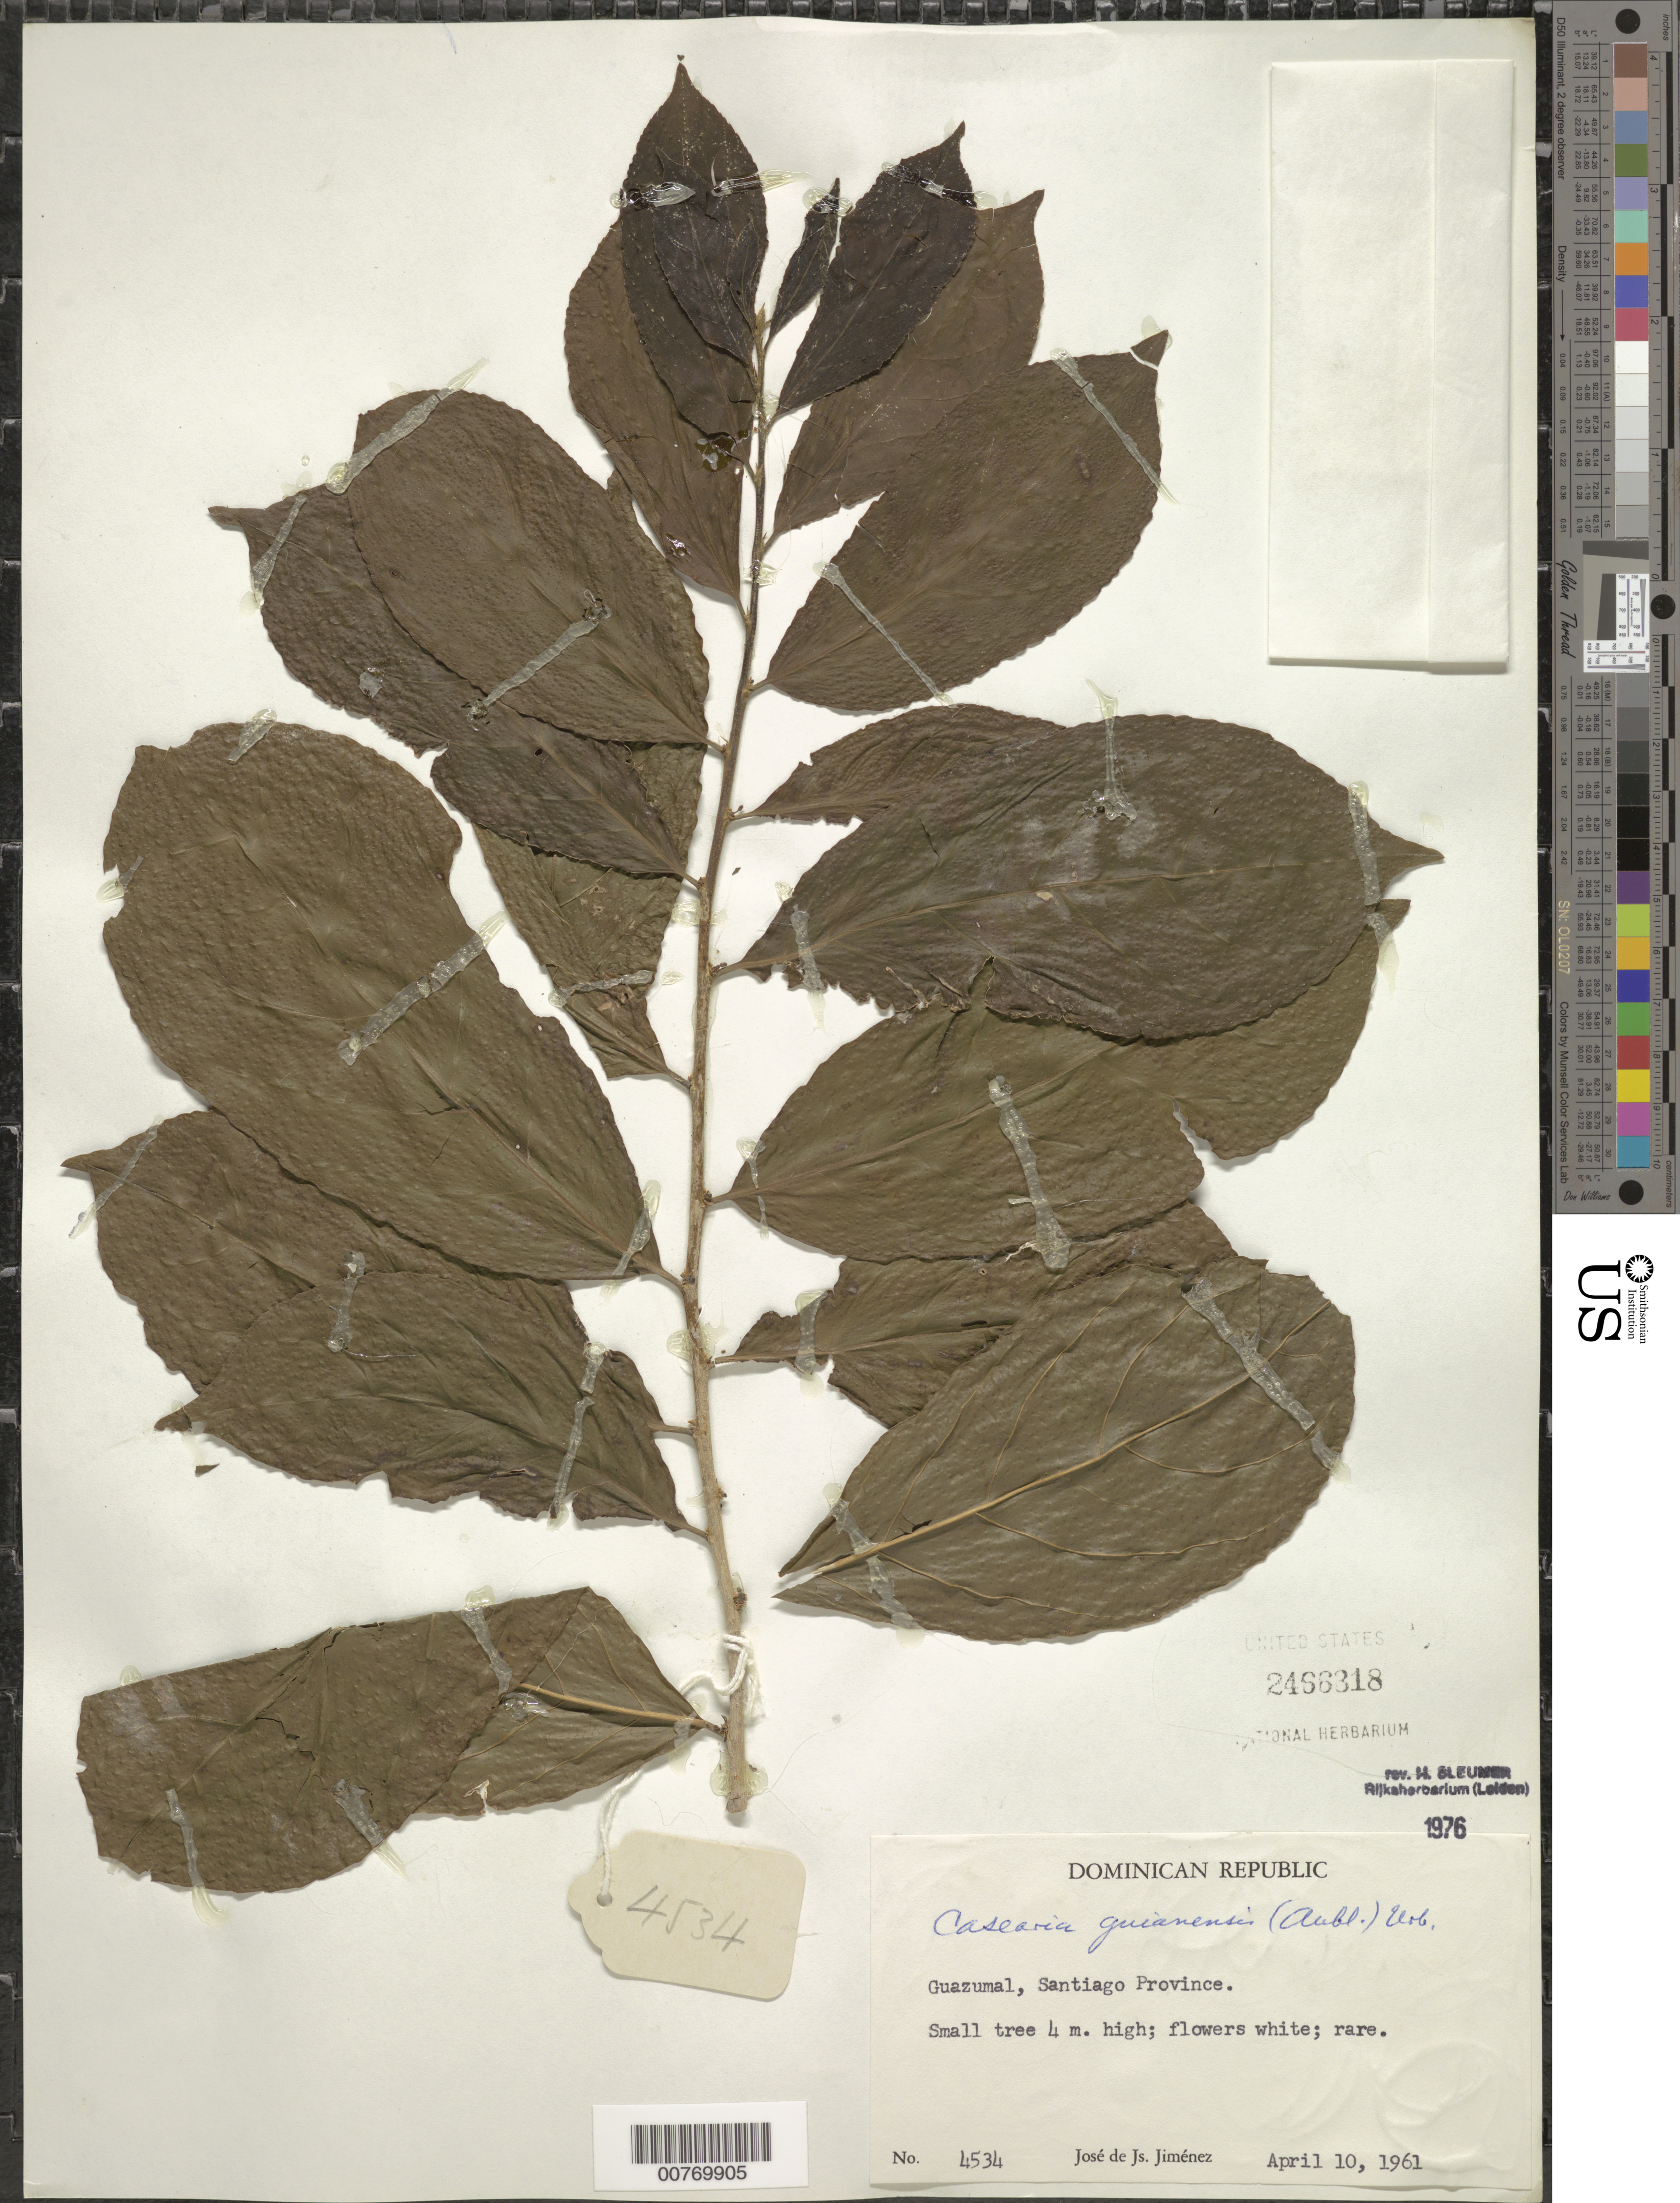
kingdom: Plantae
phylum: Tracheophyta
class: Magnoliopsida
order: Malpighiales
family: Salicaceae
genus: Casearia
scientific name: Casearia guianensis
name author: (Aubl.) Urb.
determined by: Sleumer, H. O.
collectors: J. J. Jiménez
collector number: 4534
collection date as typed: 10 Apr 1961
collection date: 1961-04-10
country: Dominican Republic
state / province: Santiago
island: Hispaniola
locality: Guazumal.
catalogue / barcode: US 2486381